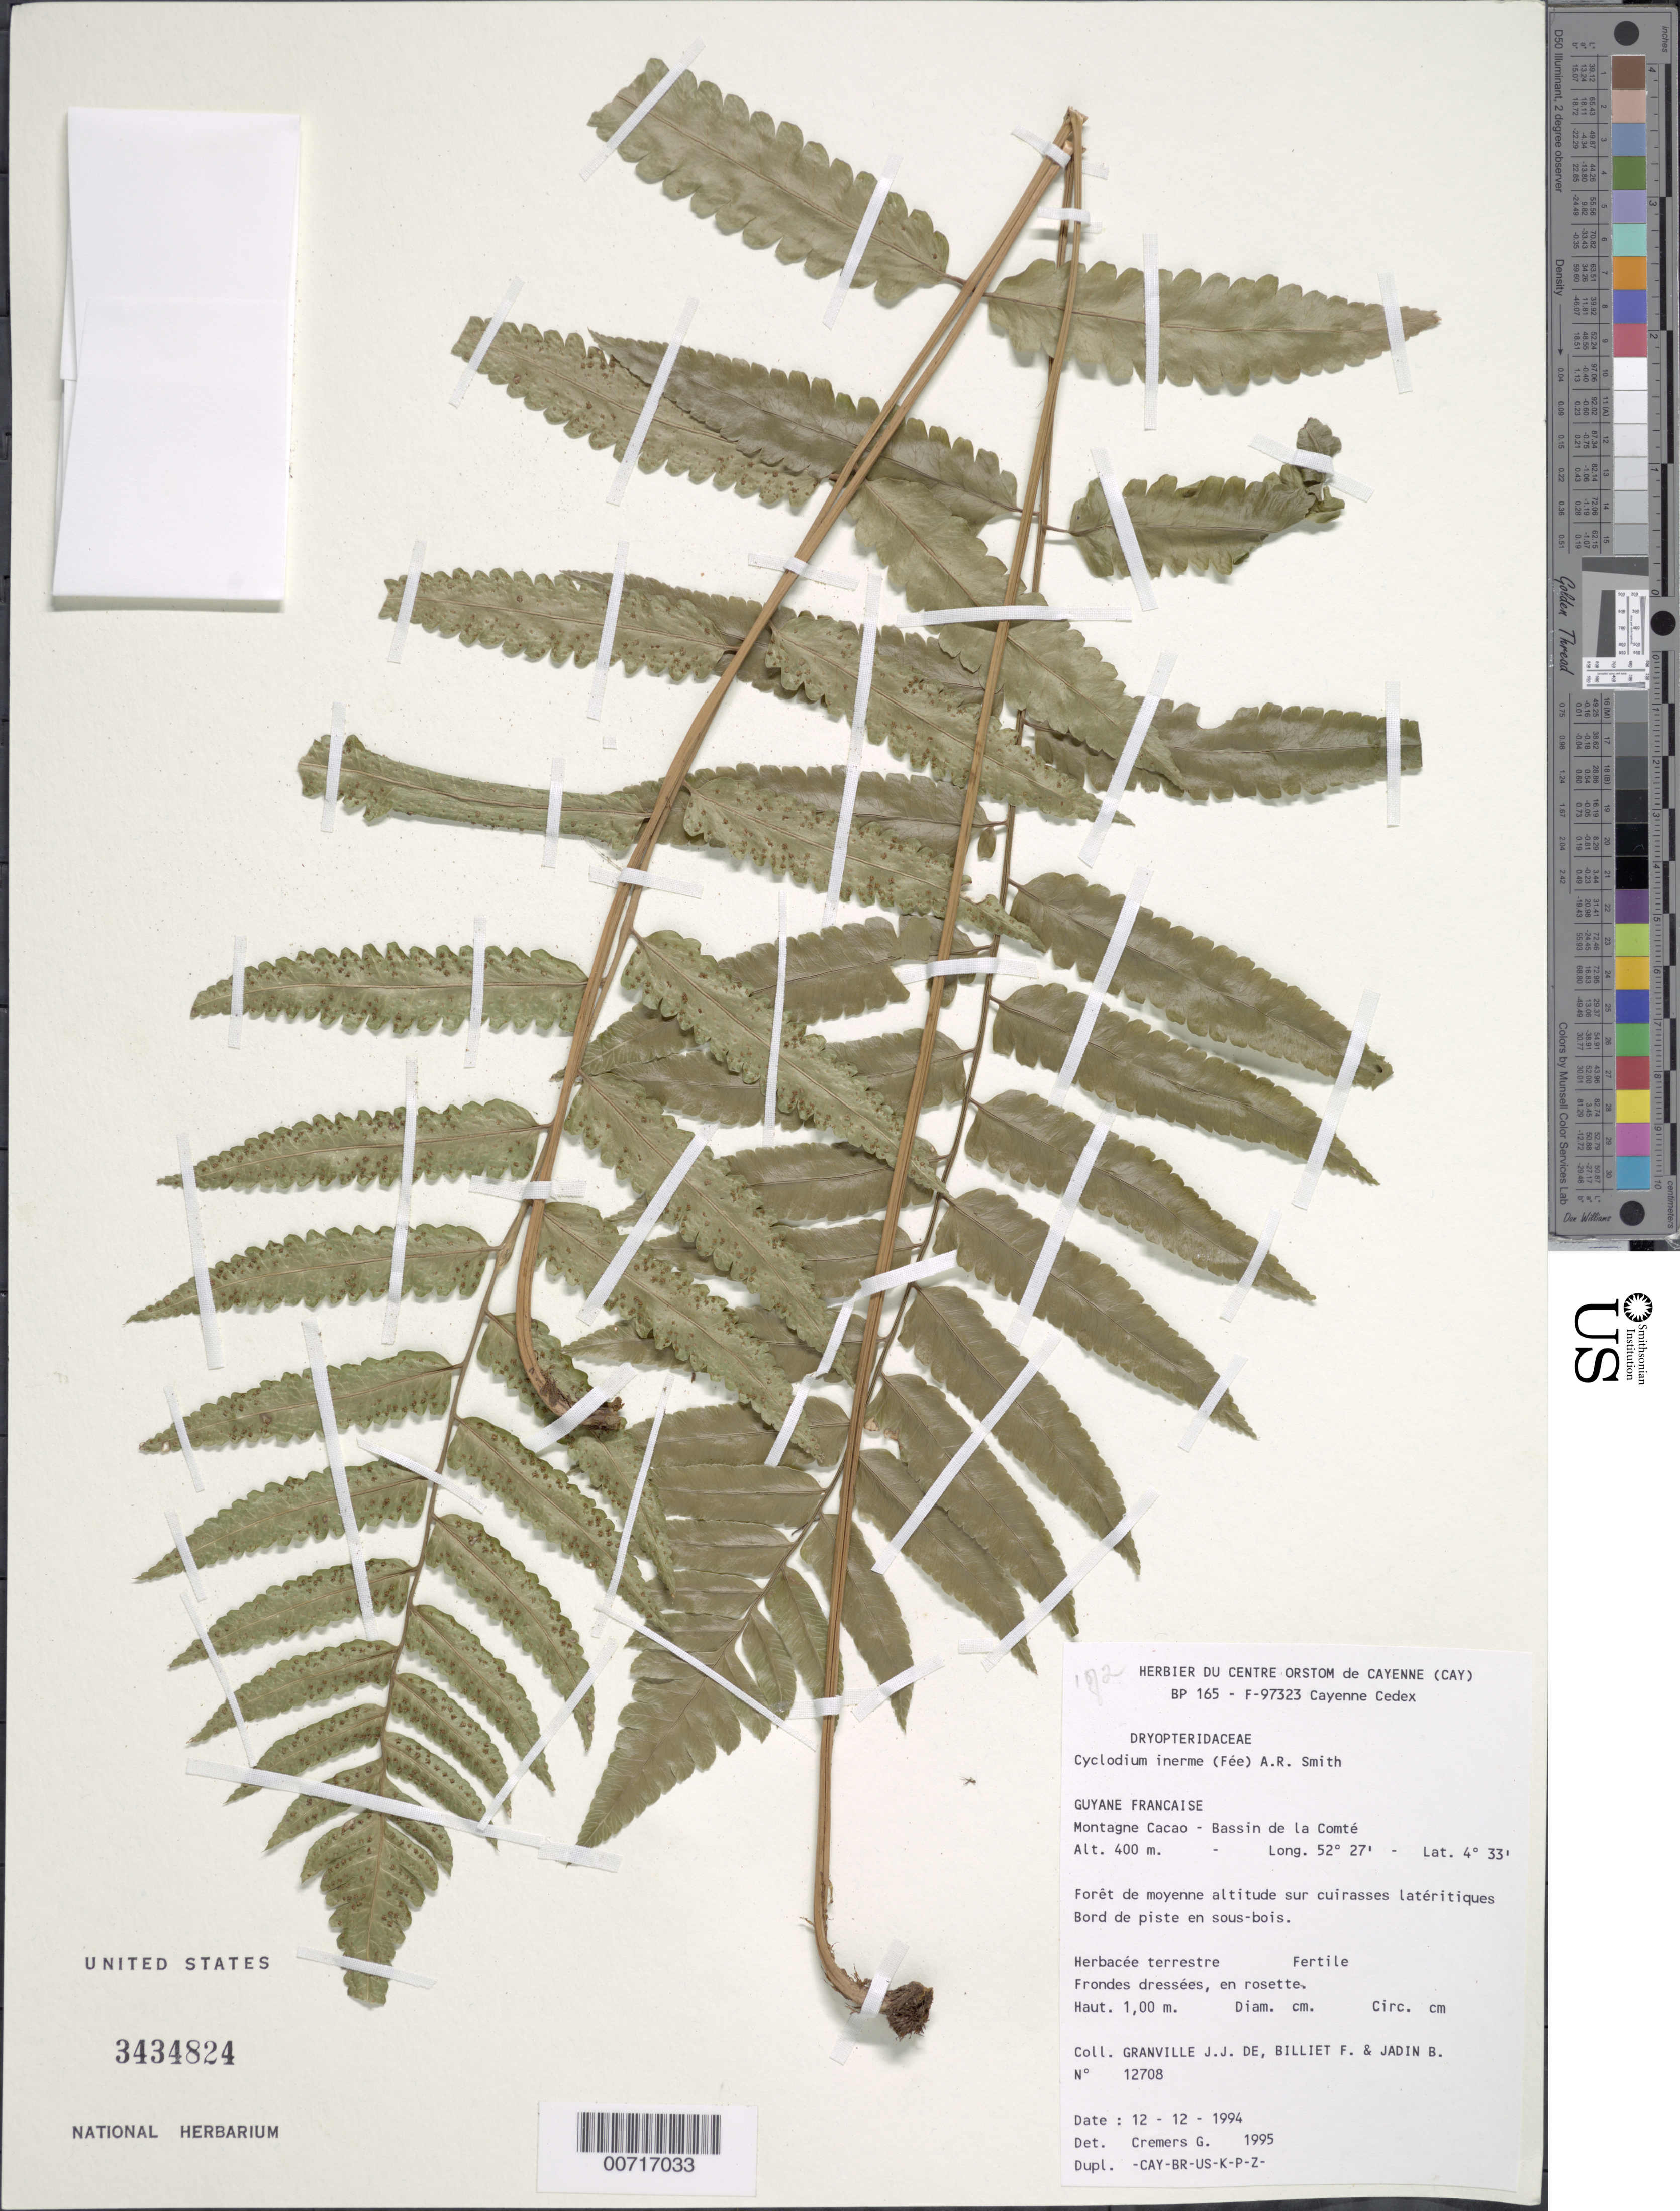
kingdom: Plantae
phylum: Tracheophyta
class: Polypodiopsida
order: Polypodiales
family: Dryopteridaceae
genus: Cyclodium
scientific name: Cyclodium inerme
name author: (Fée) A.R. Sm.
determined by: Cremers, Georges A.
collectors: J.-J. de Granville et al.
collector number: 12708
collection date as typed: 12-Dec-94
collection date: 1994-12-12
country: French Guiana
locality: Montagne Cacao, Bassin de la Comté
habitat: Forest moyenne altitude sur cuirasses latéritiques; bord de piste en sous bois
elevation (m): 400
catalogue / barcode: US 3434824